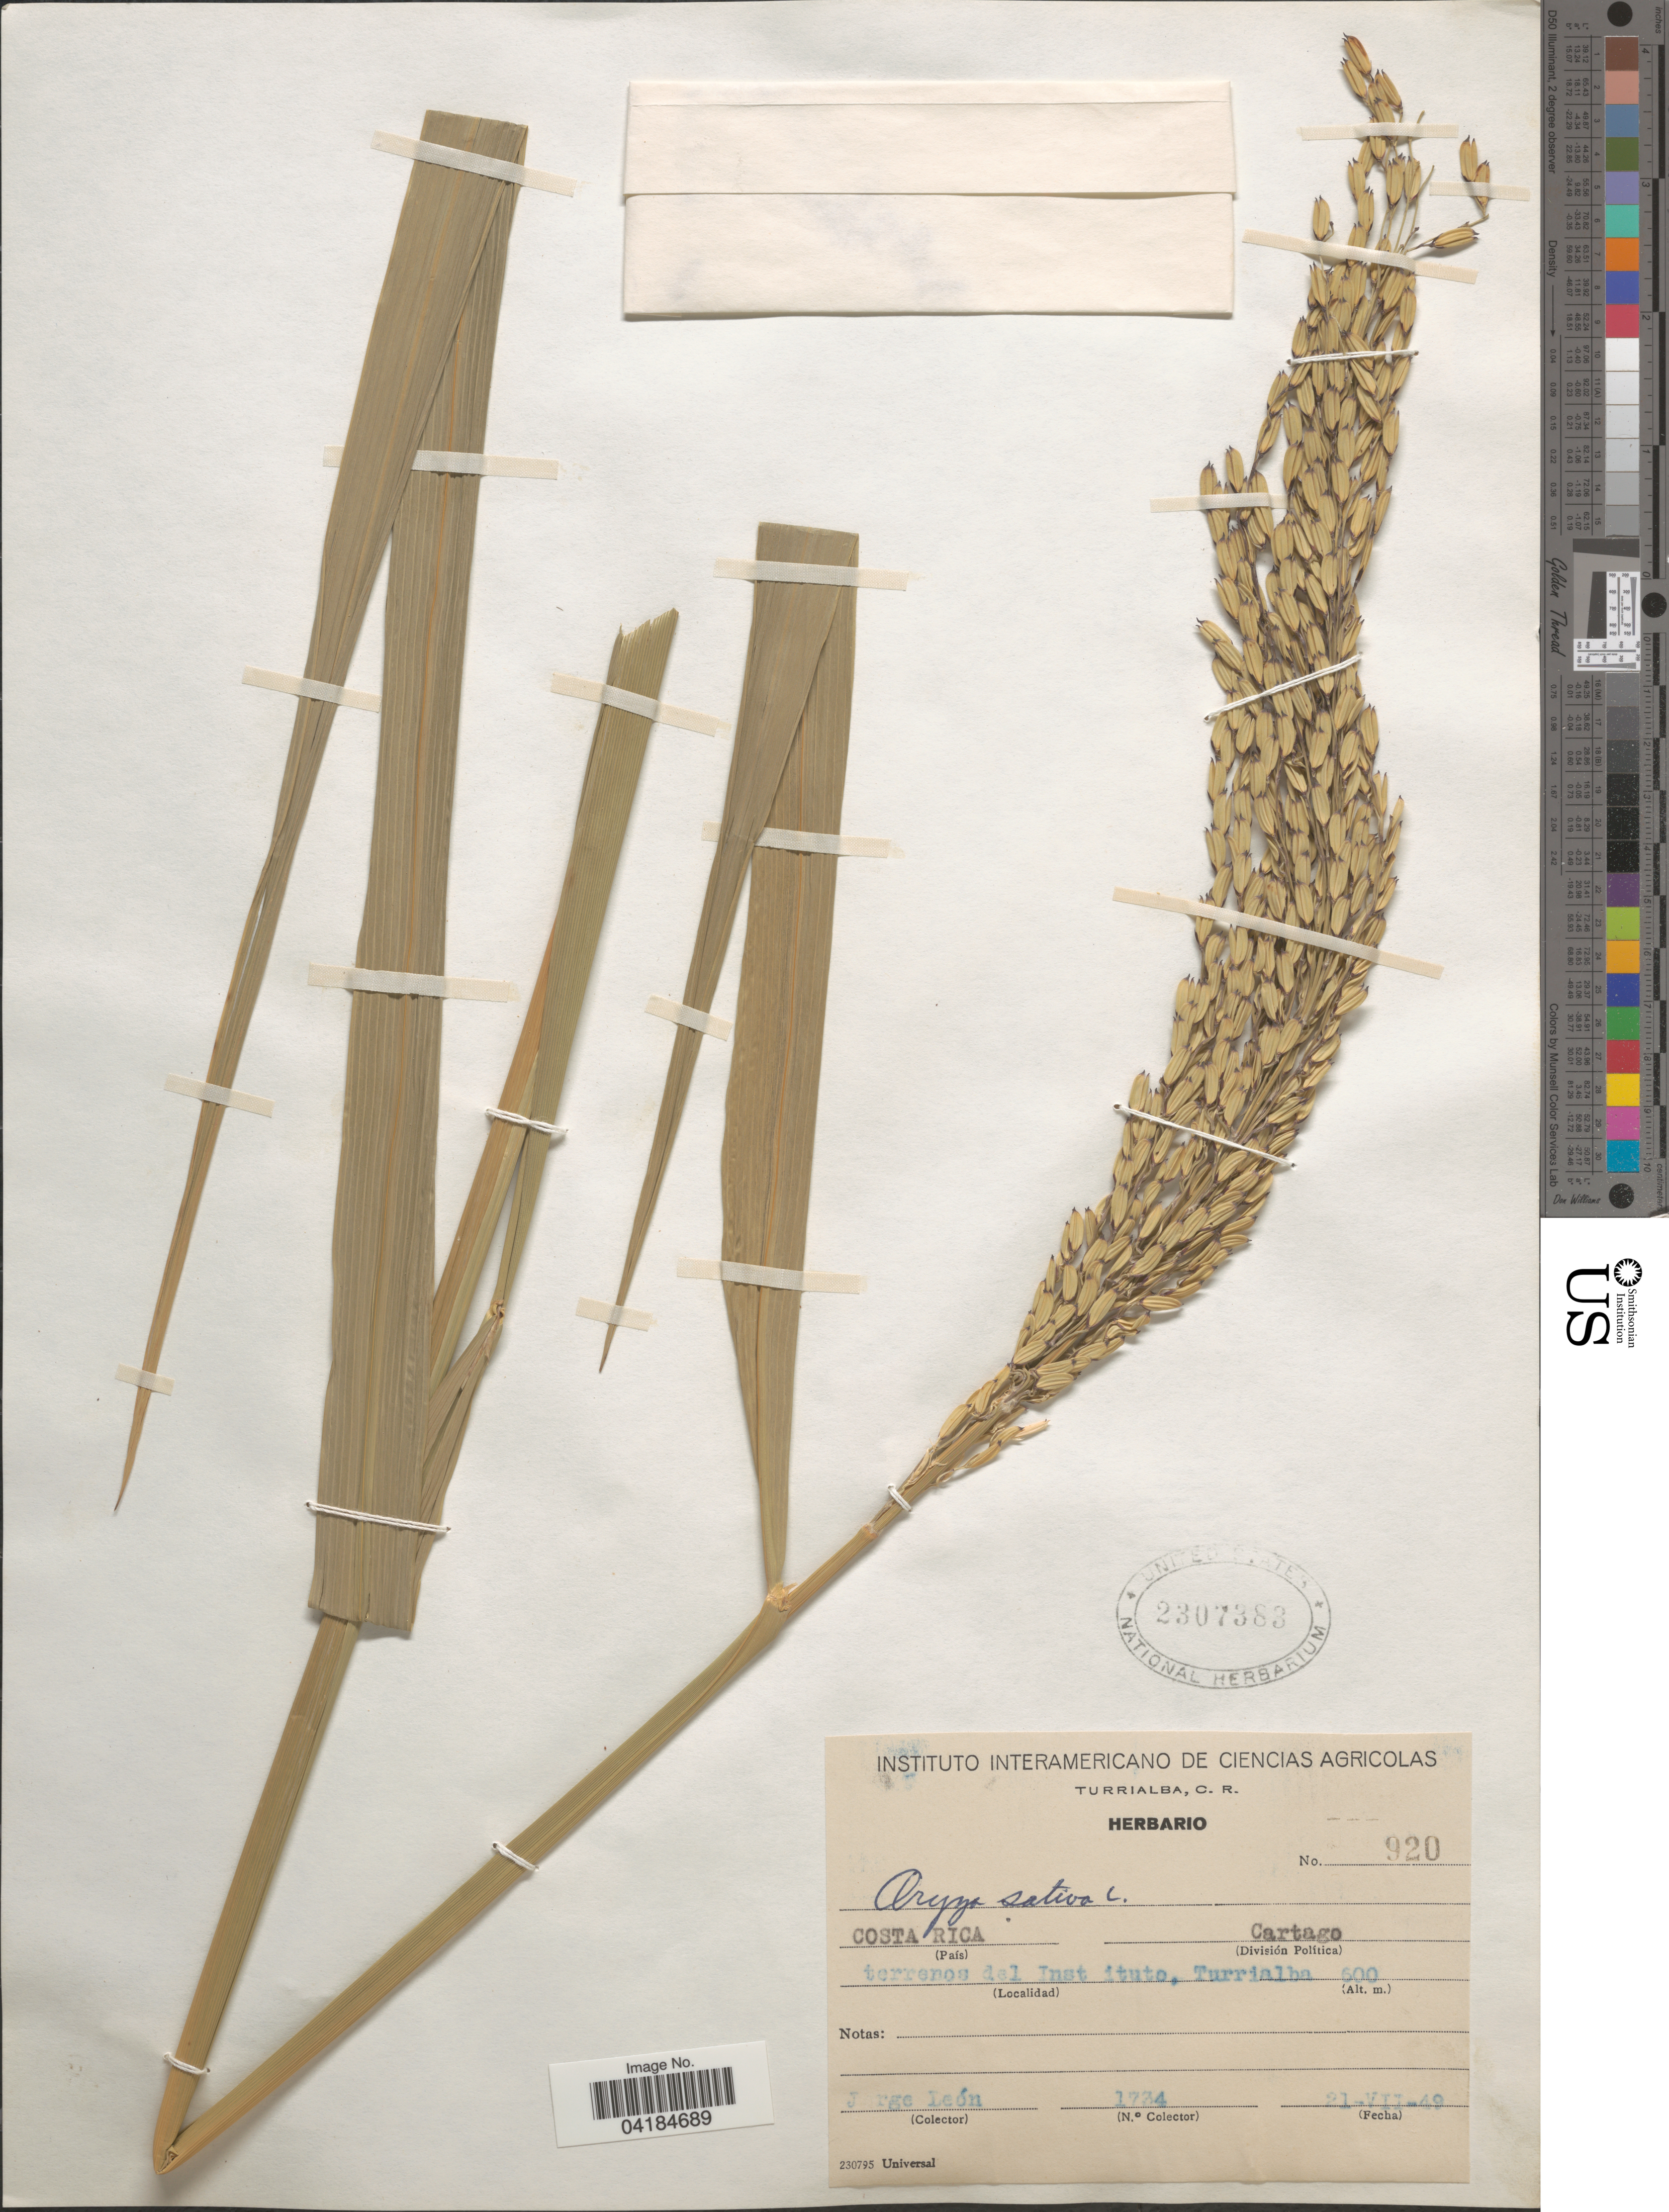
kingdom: Plantae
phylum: Tracheophyta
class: Liliopsida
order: Poales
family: Poaceae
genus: Oryza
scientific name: Oryza sativa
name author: L.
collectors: J. León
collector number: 1734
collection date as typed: Transcribed d/m/y: 21/7/49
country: Costa Rica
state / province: Cartago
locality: Terrenos del Instituto, Turrialba.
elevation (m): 600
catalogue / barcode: US 2307383